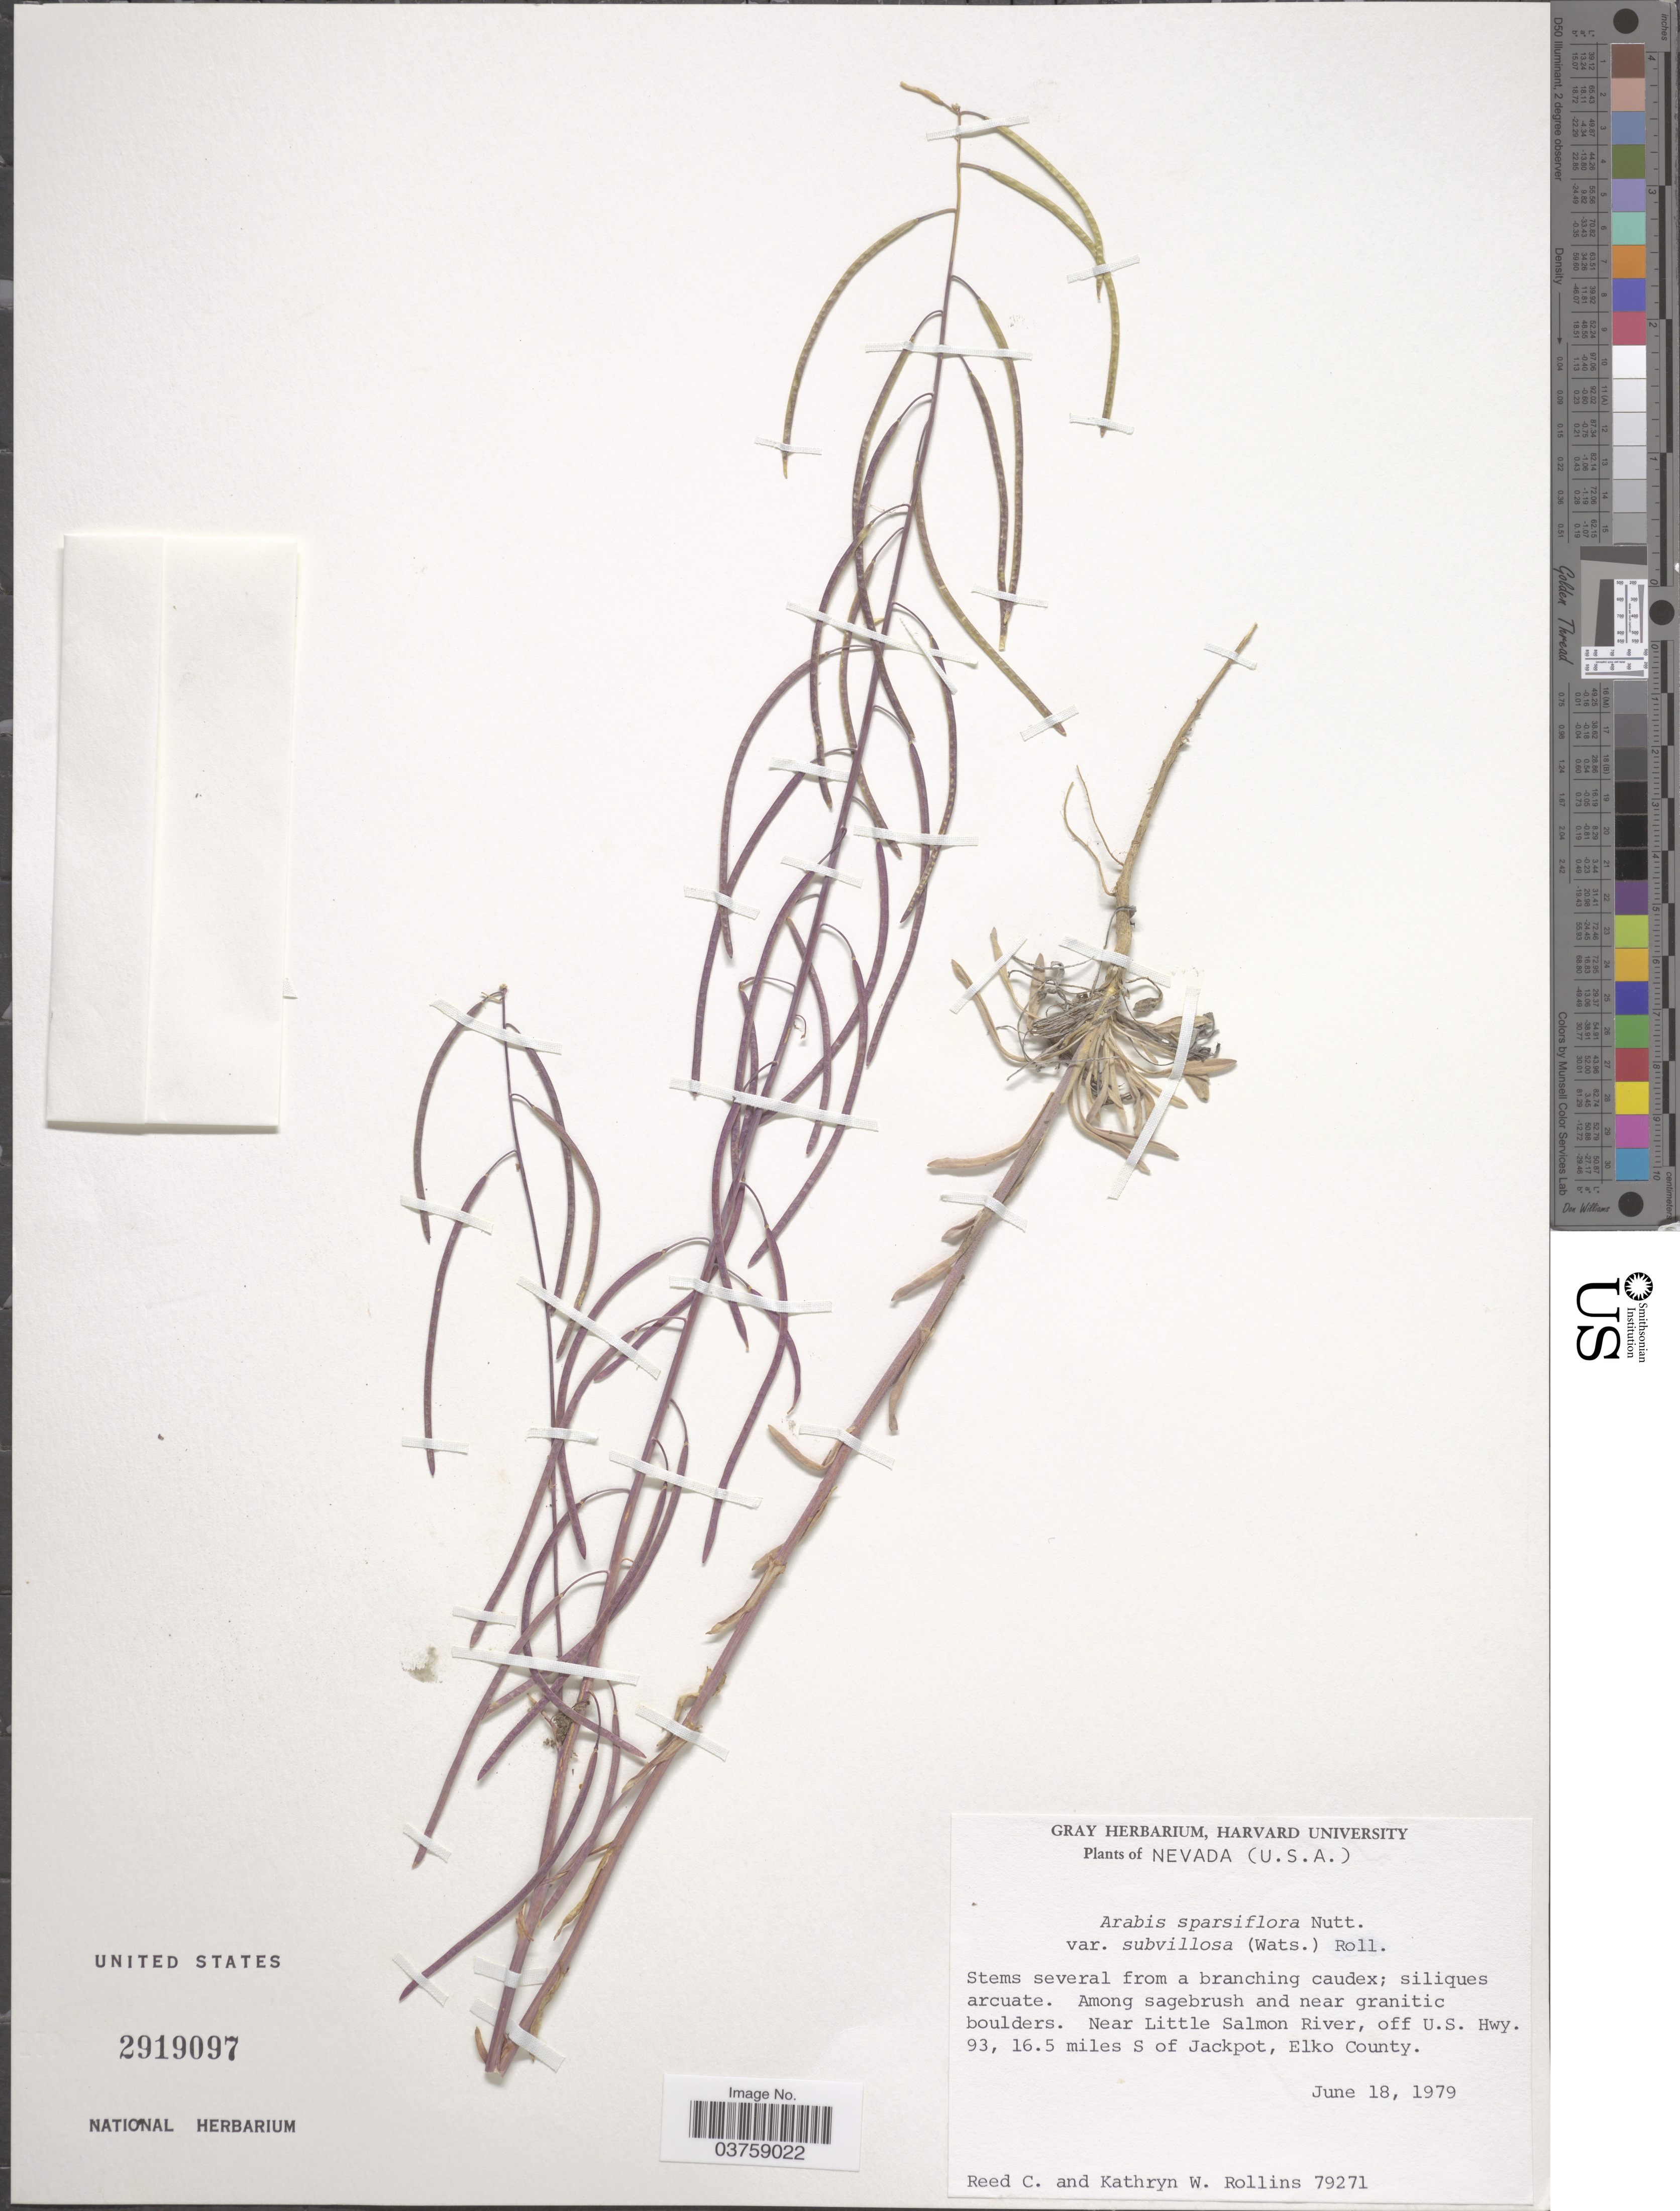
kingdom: Plantae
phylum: Tracheophyta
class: Magnoliopsida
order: Brassicales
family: Brassicaceae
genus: Arabis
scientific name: Arabis sparsiflora var. subvillosa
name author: (S. Watson) Rollins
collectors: R. C. Rollins & K. W. Rollins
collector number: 79271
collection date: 1979-06-18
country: United States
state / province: Nevada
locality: Near Little Salmon River, off U.S. Hwy. 93, 16.5 miles S of Jackpot, Elko County.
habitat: among sagebrush and near granitic boulders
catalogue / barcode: US 2919097